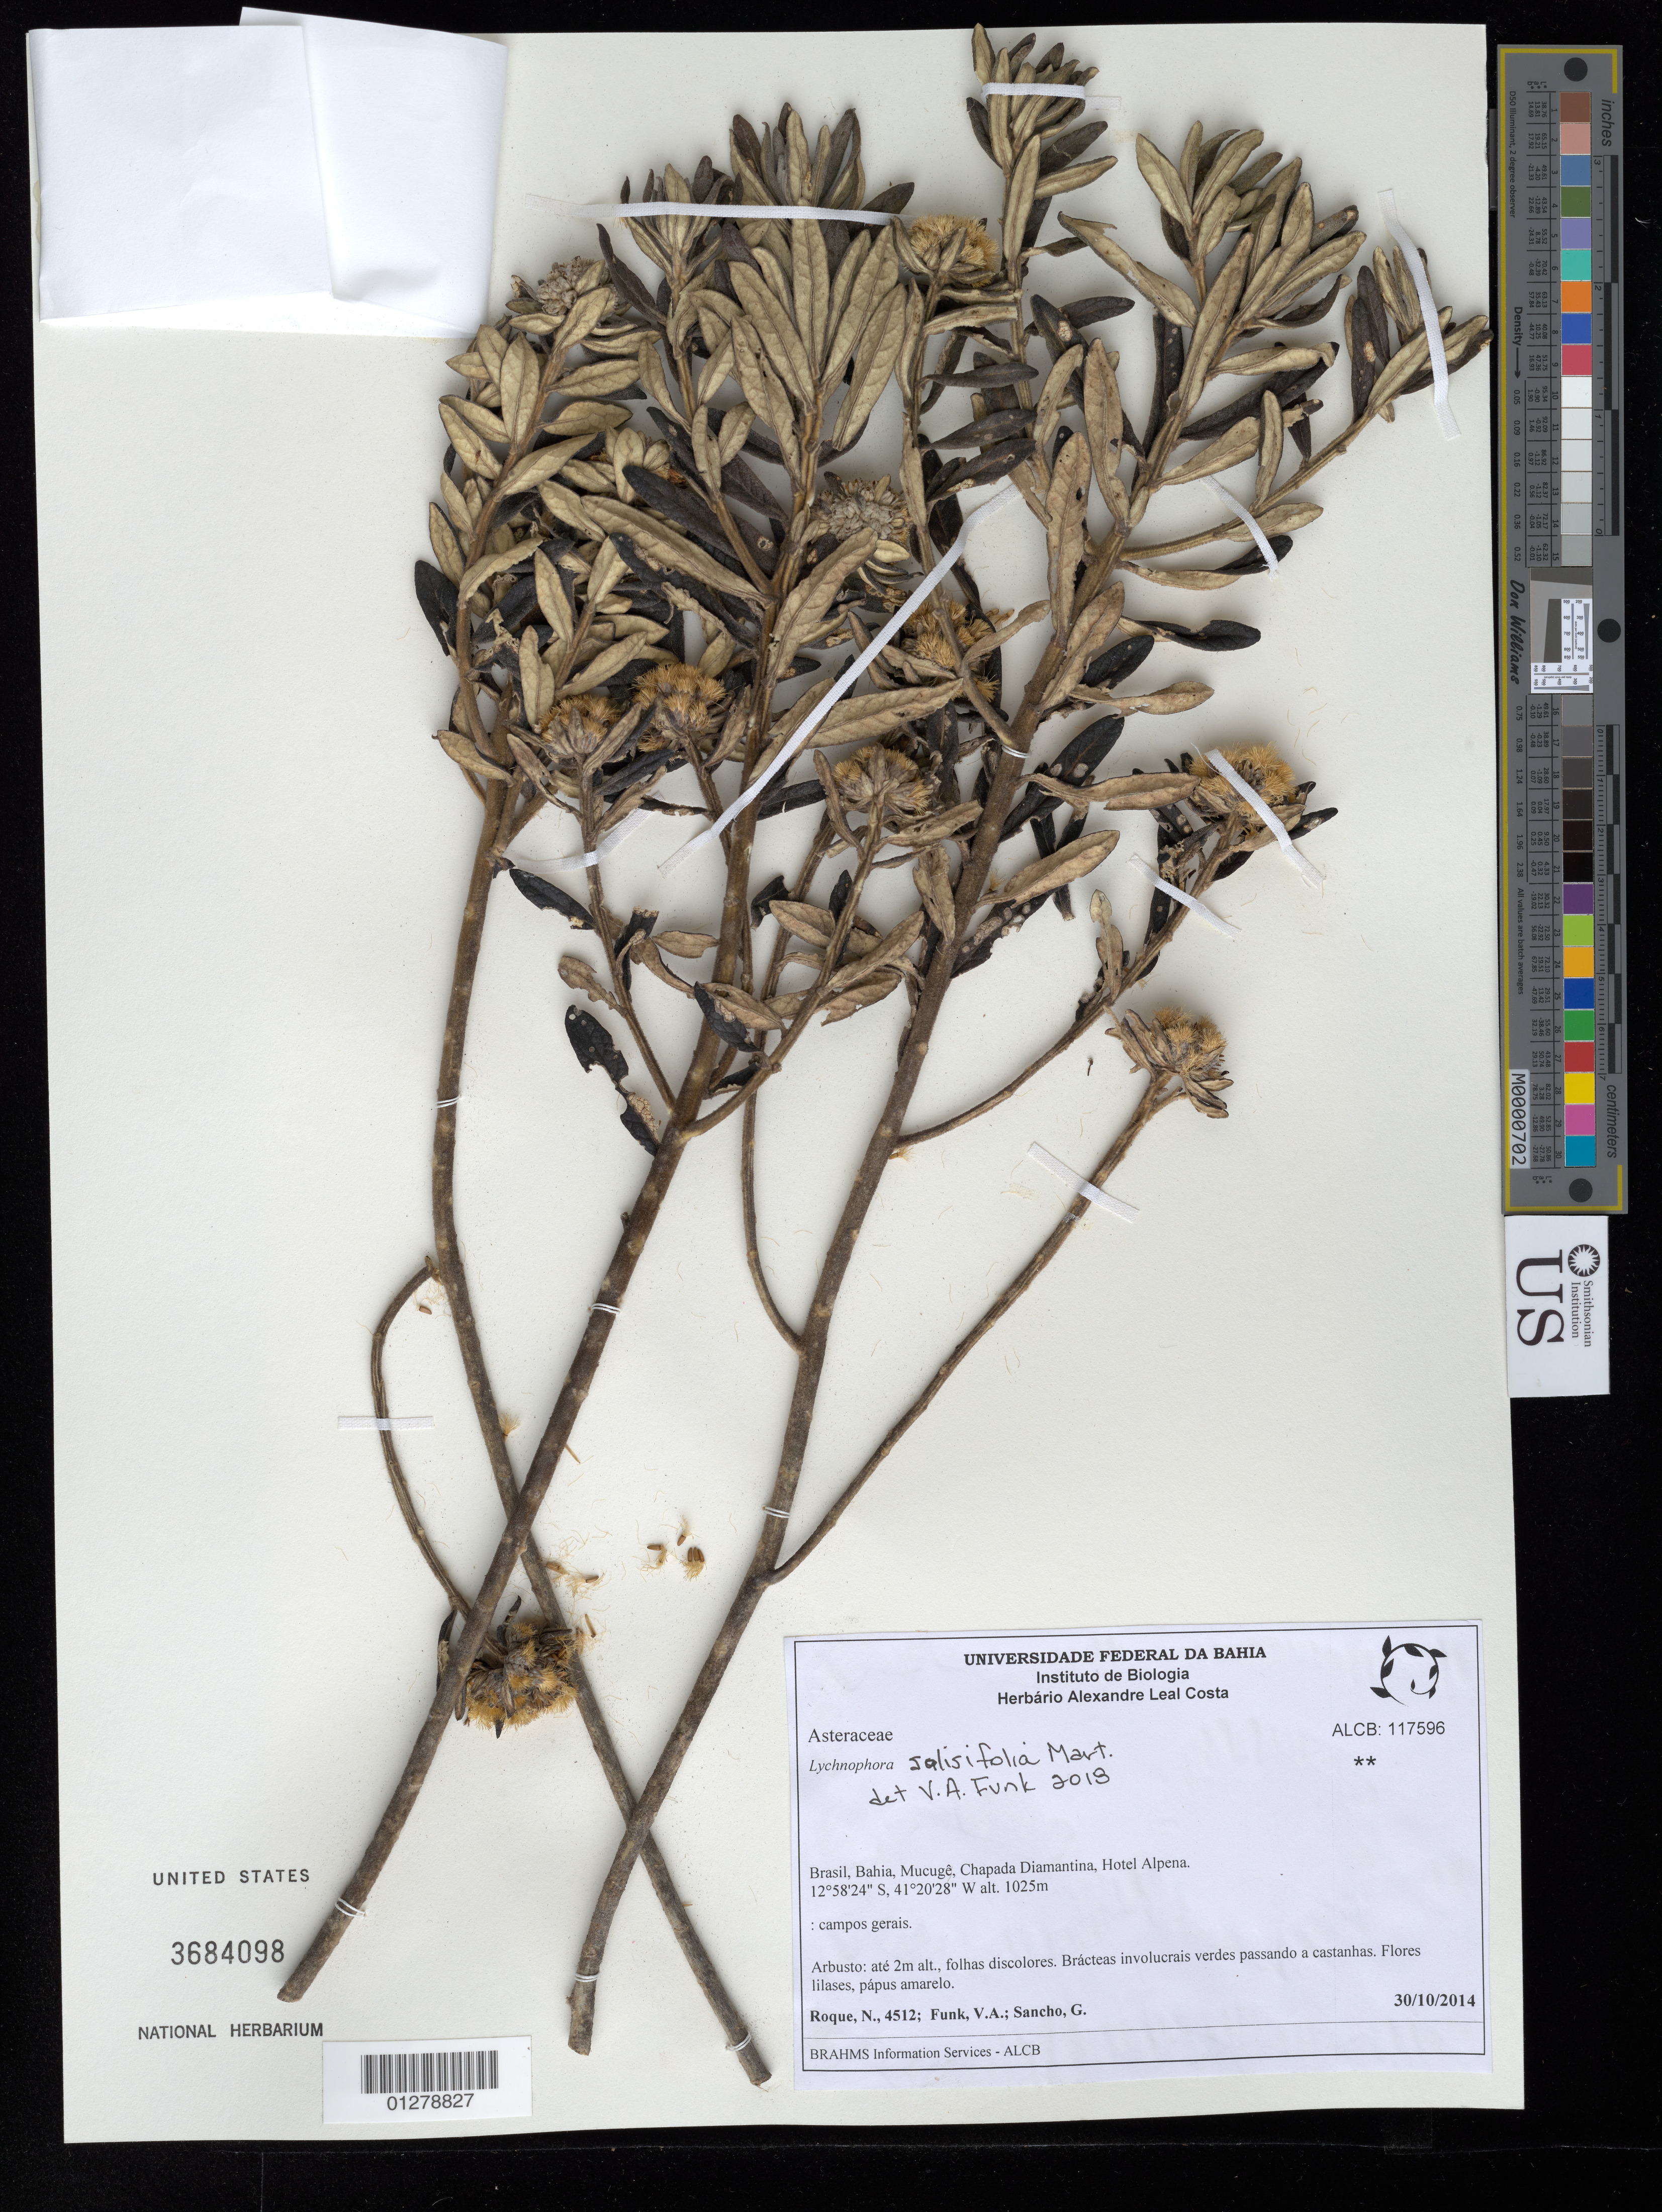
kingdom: Plantae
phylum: Tracheophyta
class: Magnoliopsida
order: Asterales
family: Asteraceae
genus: Lychnophora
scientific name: Lychnophora salicifolia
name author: Mart.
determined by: Funk, Vicki A., (BOT), Smithsonian Institution - National Museum of Natural History (UNITED STATES)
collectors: V. Funk & G. Sancho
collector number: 4512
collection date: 2014-10-30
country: Brazil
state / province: Bahia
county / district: Mucugê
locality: Chapada Diamantina, Hotel Alpena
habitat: Campos gerais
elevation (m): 1025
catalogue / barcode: US 3684098